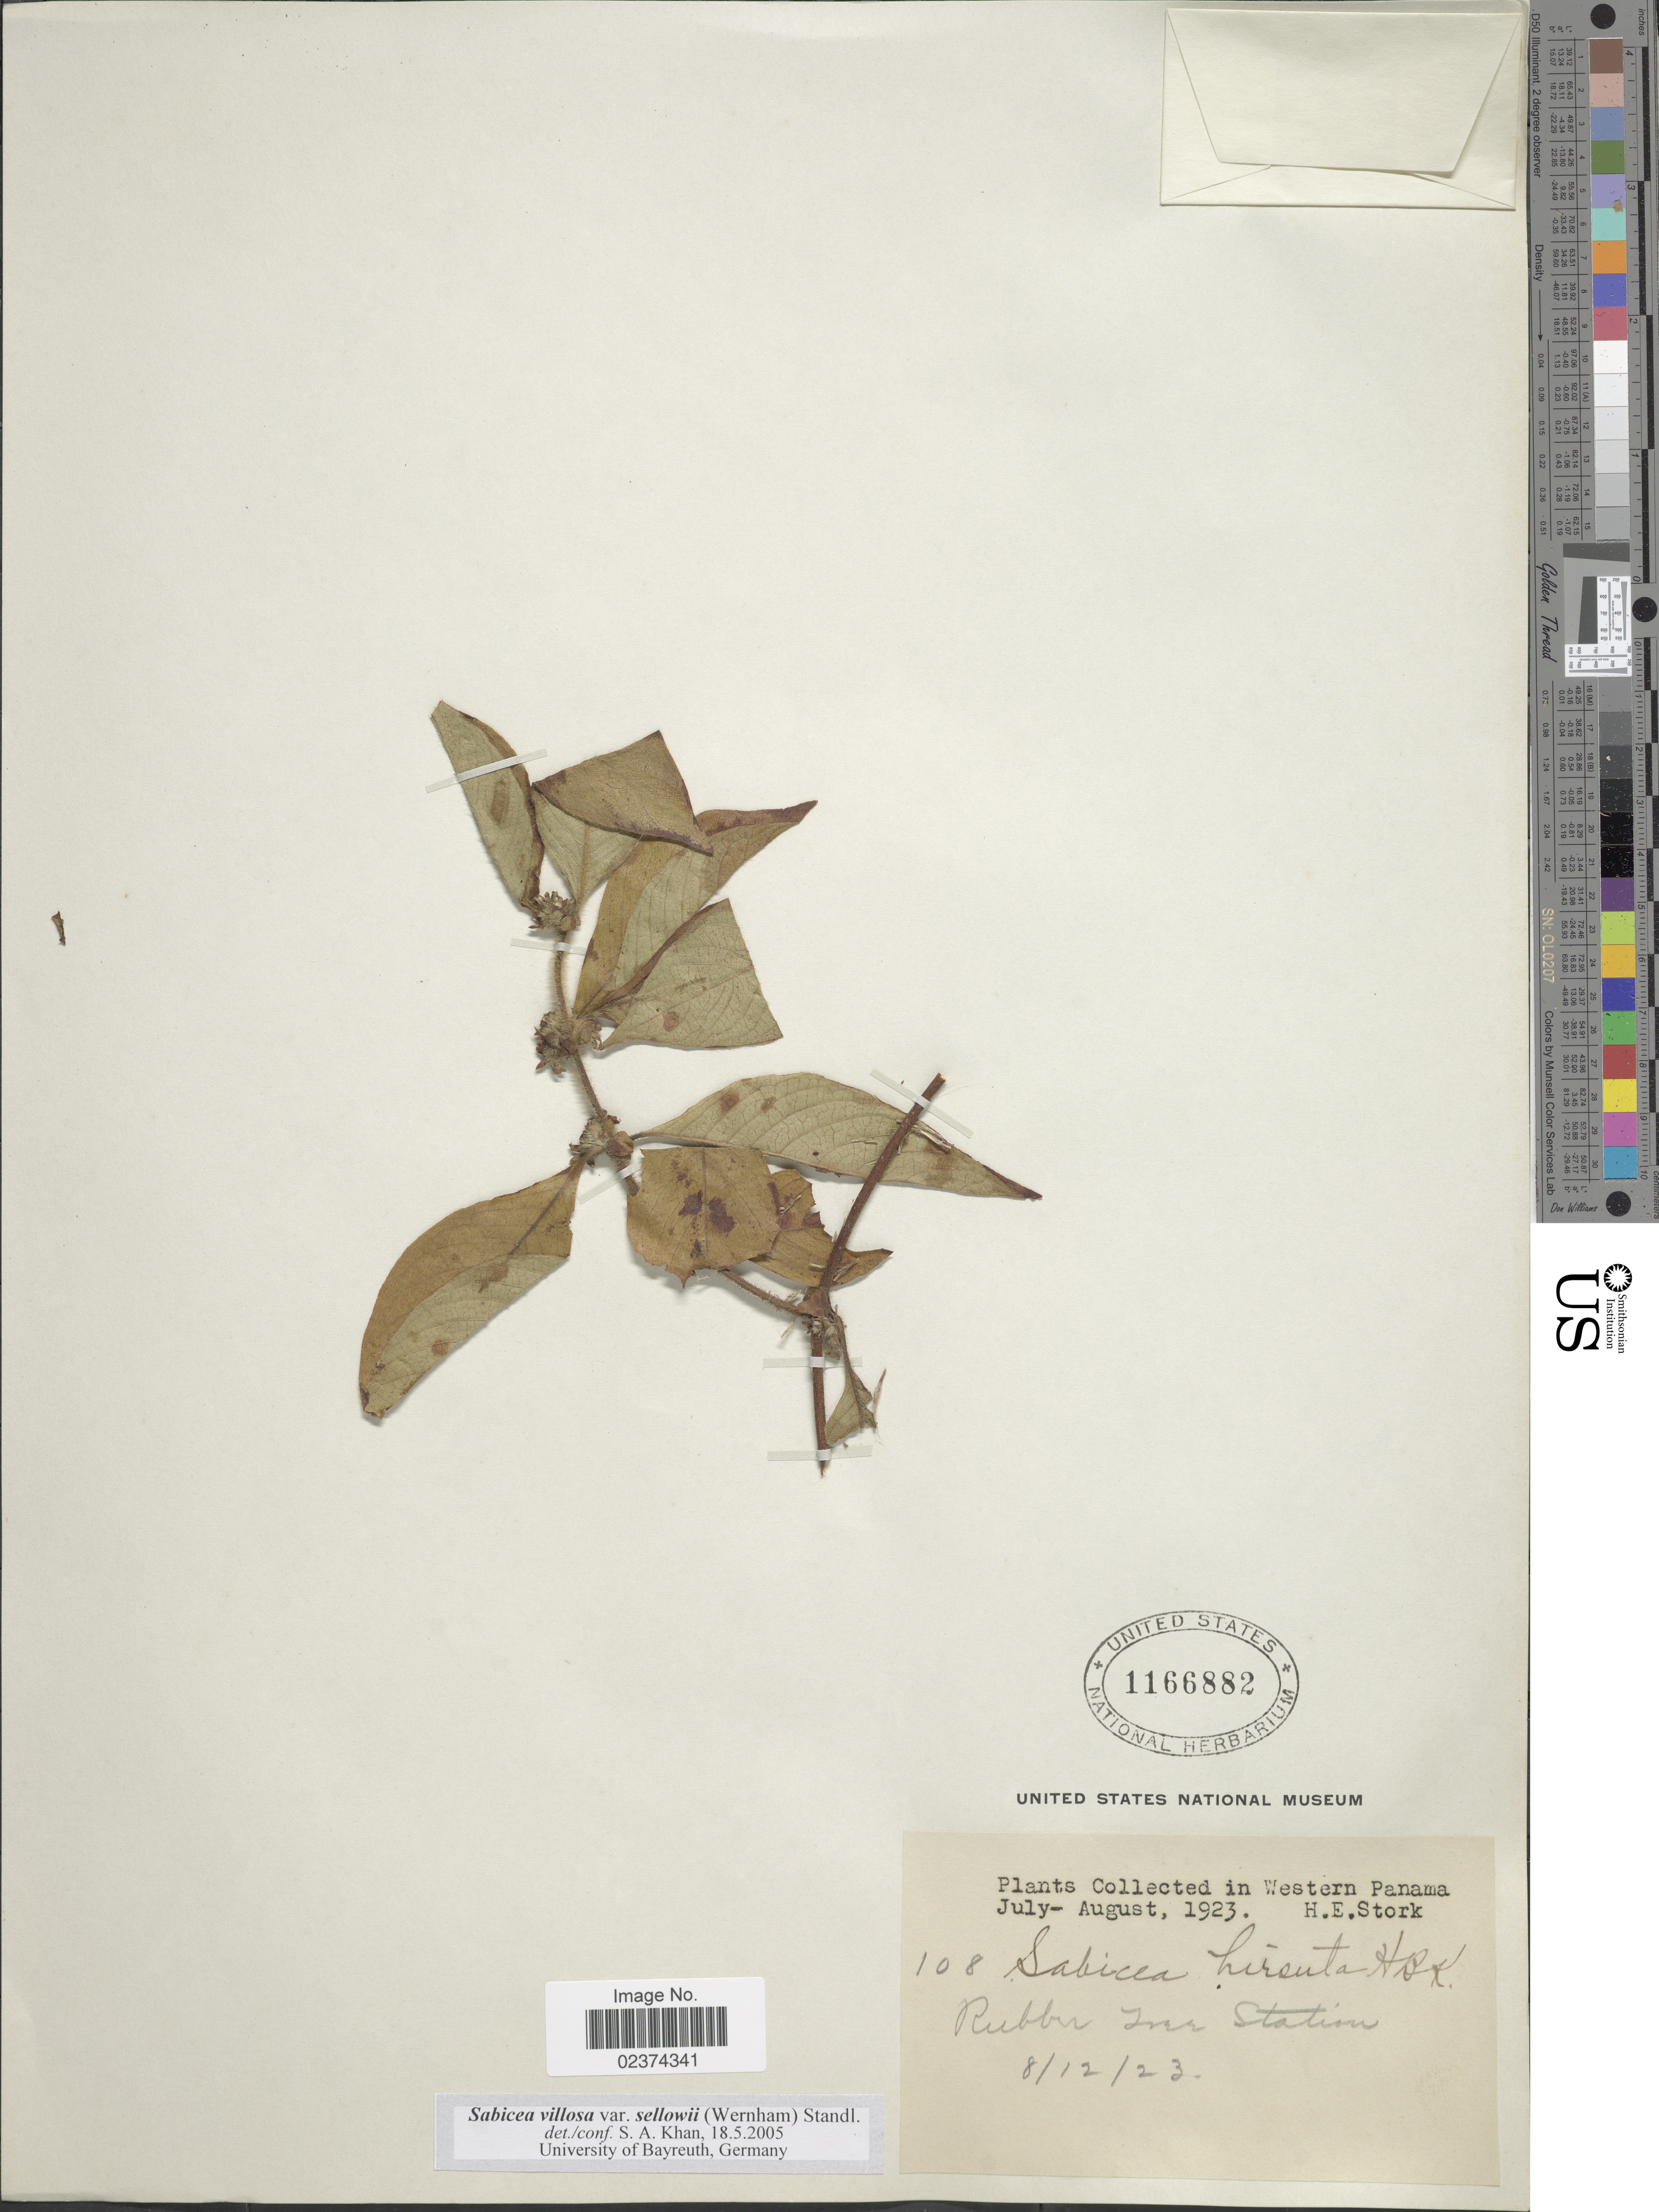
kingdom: Plantae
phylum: Tracheophyta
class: Magnoliopsida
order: Gentianales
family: Rubiaceae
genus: Sabicea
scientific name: Sabicea hirsuta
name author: Kunth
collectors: H. E. Stork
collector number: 108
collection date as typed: Transcribed d/m/y: 8/12/23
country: Panama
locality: Western Panama. Rubber Tree Station.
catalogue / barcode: US 1166882